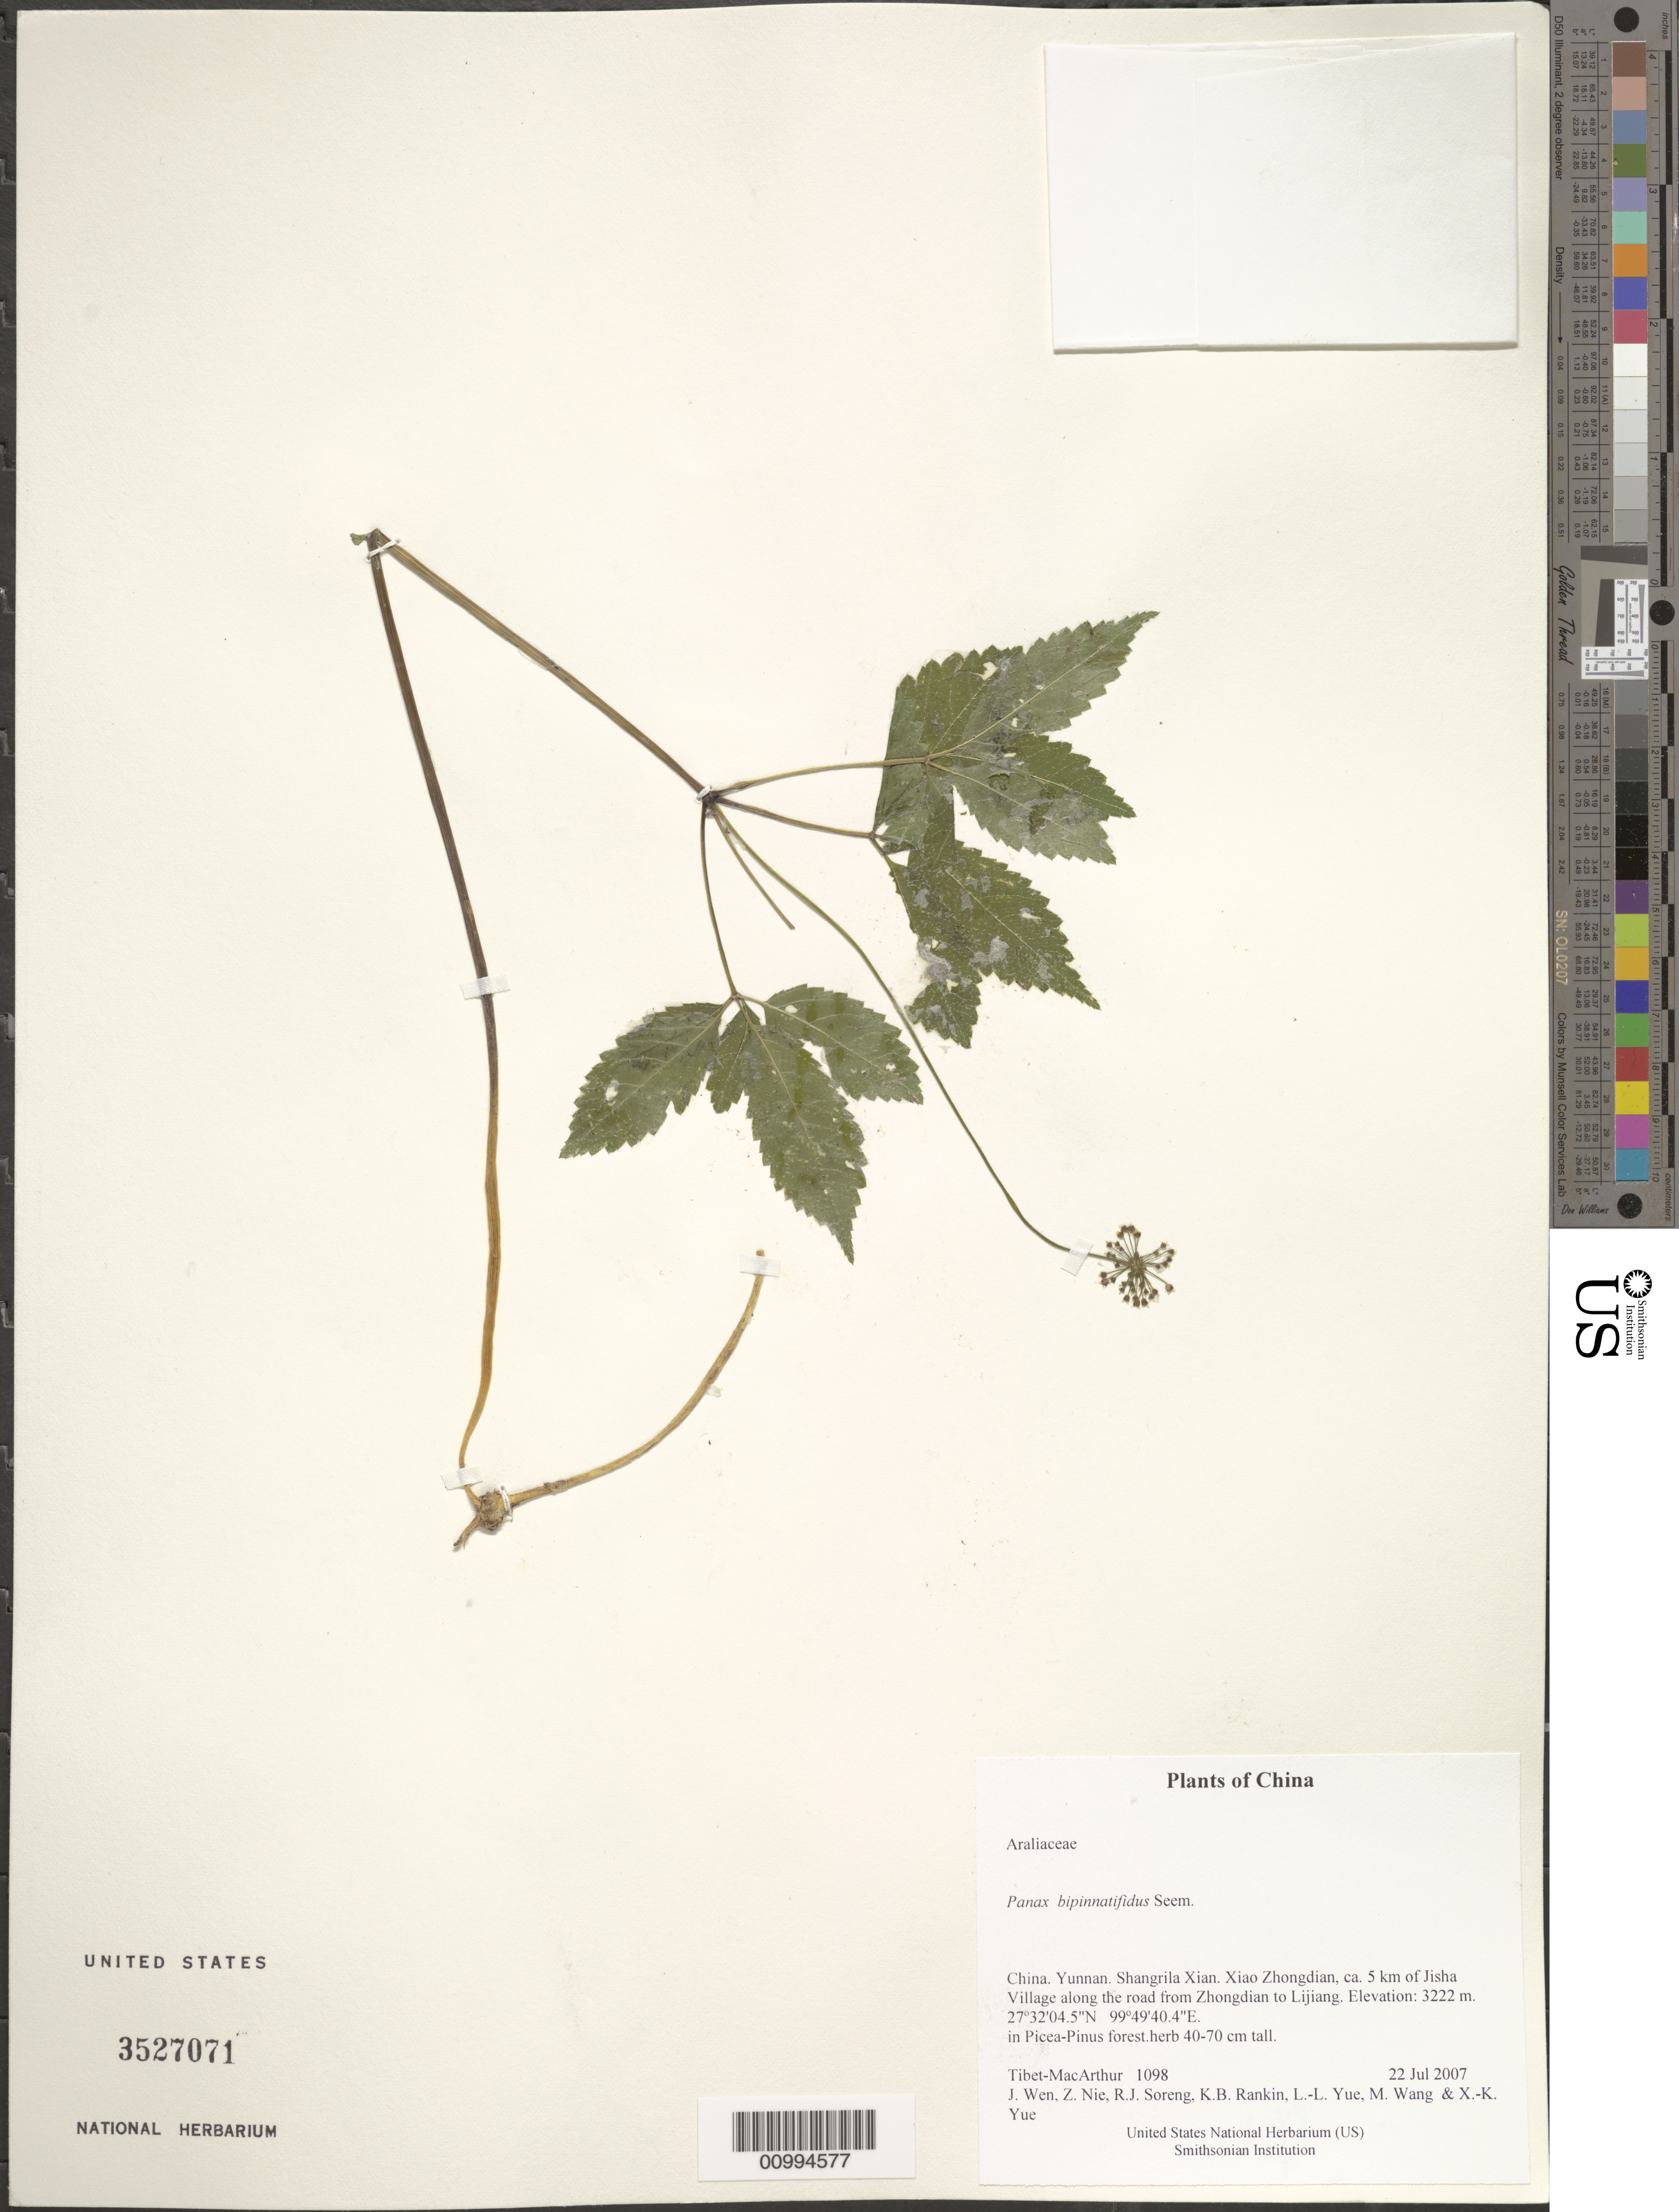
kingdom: Plantae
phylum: Tracheophyta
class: Magnoliopsida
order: Apiales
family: Araliaceae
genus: Panax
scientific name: Panax bipinnatifidus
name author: Seem.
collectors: Tibet-MacArthur, J. Wen, Z. Nie, R. J. Soreng, K. Rankin, L. Yue, M. Wang & X. Yue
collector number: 1098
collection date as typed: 22 Jul 2007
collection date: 2007-07-22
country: China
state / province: Yunnan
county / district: Shangrila Xian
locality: Xiao Zhongdian, ca. 5 km of Jisha Village along the road from Zhongdian to Lijiang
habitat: In Picea-Pinus forest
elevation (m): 3222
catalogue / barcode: US 3527071